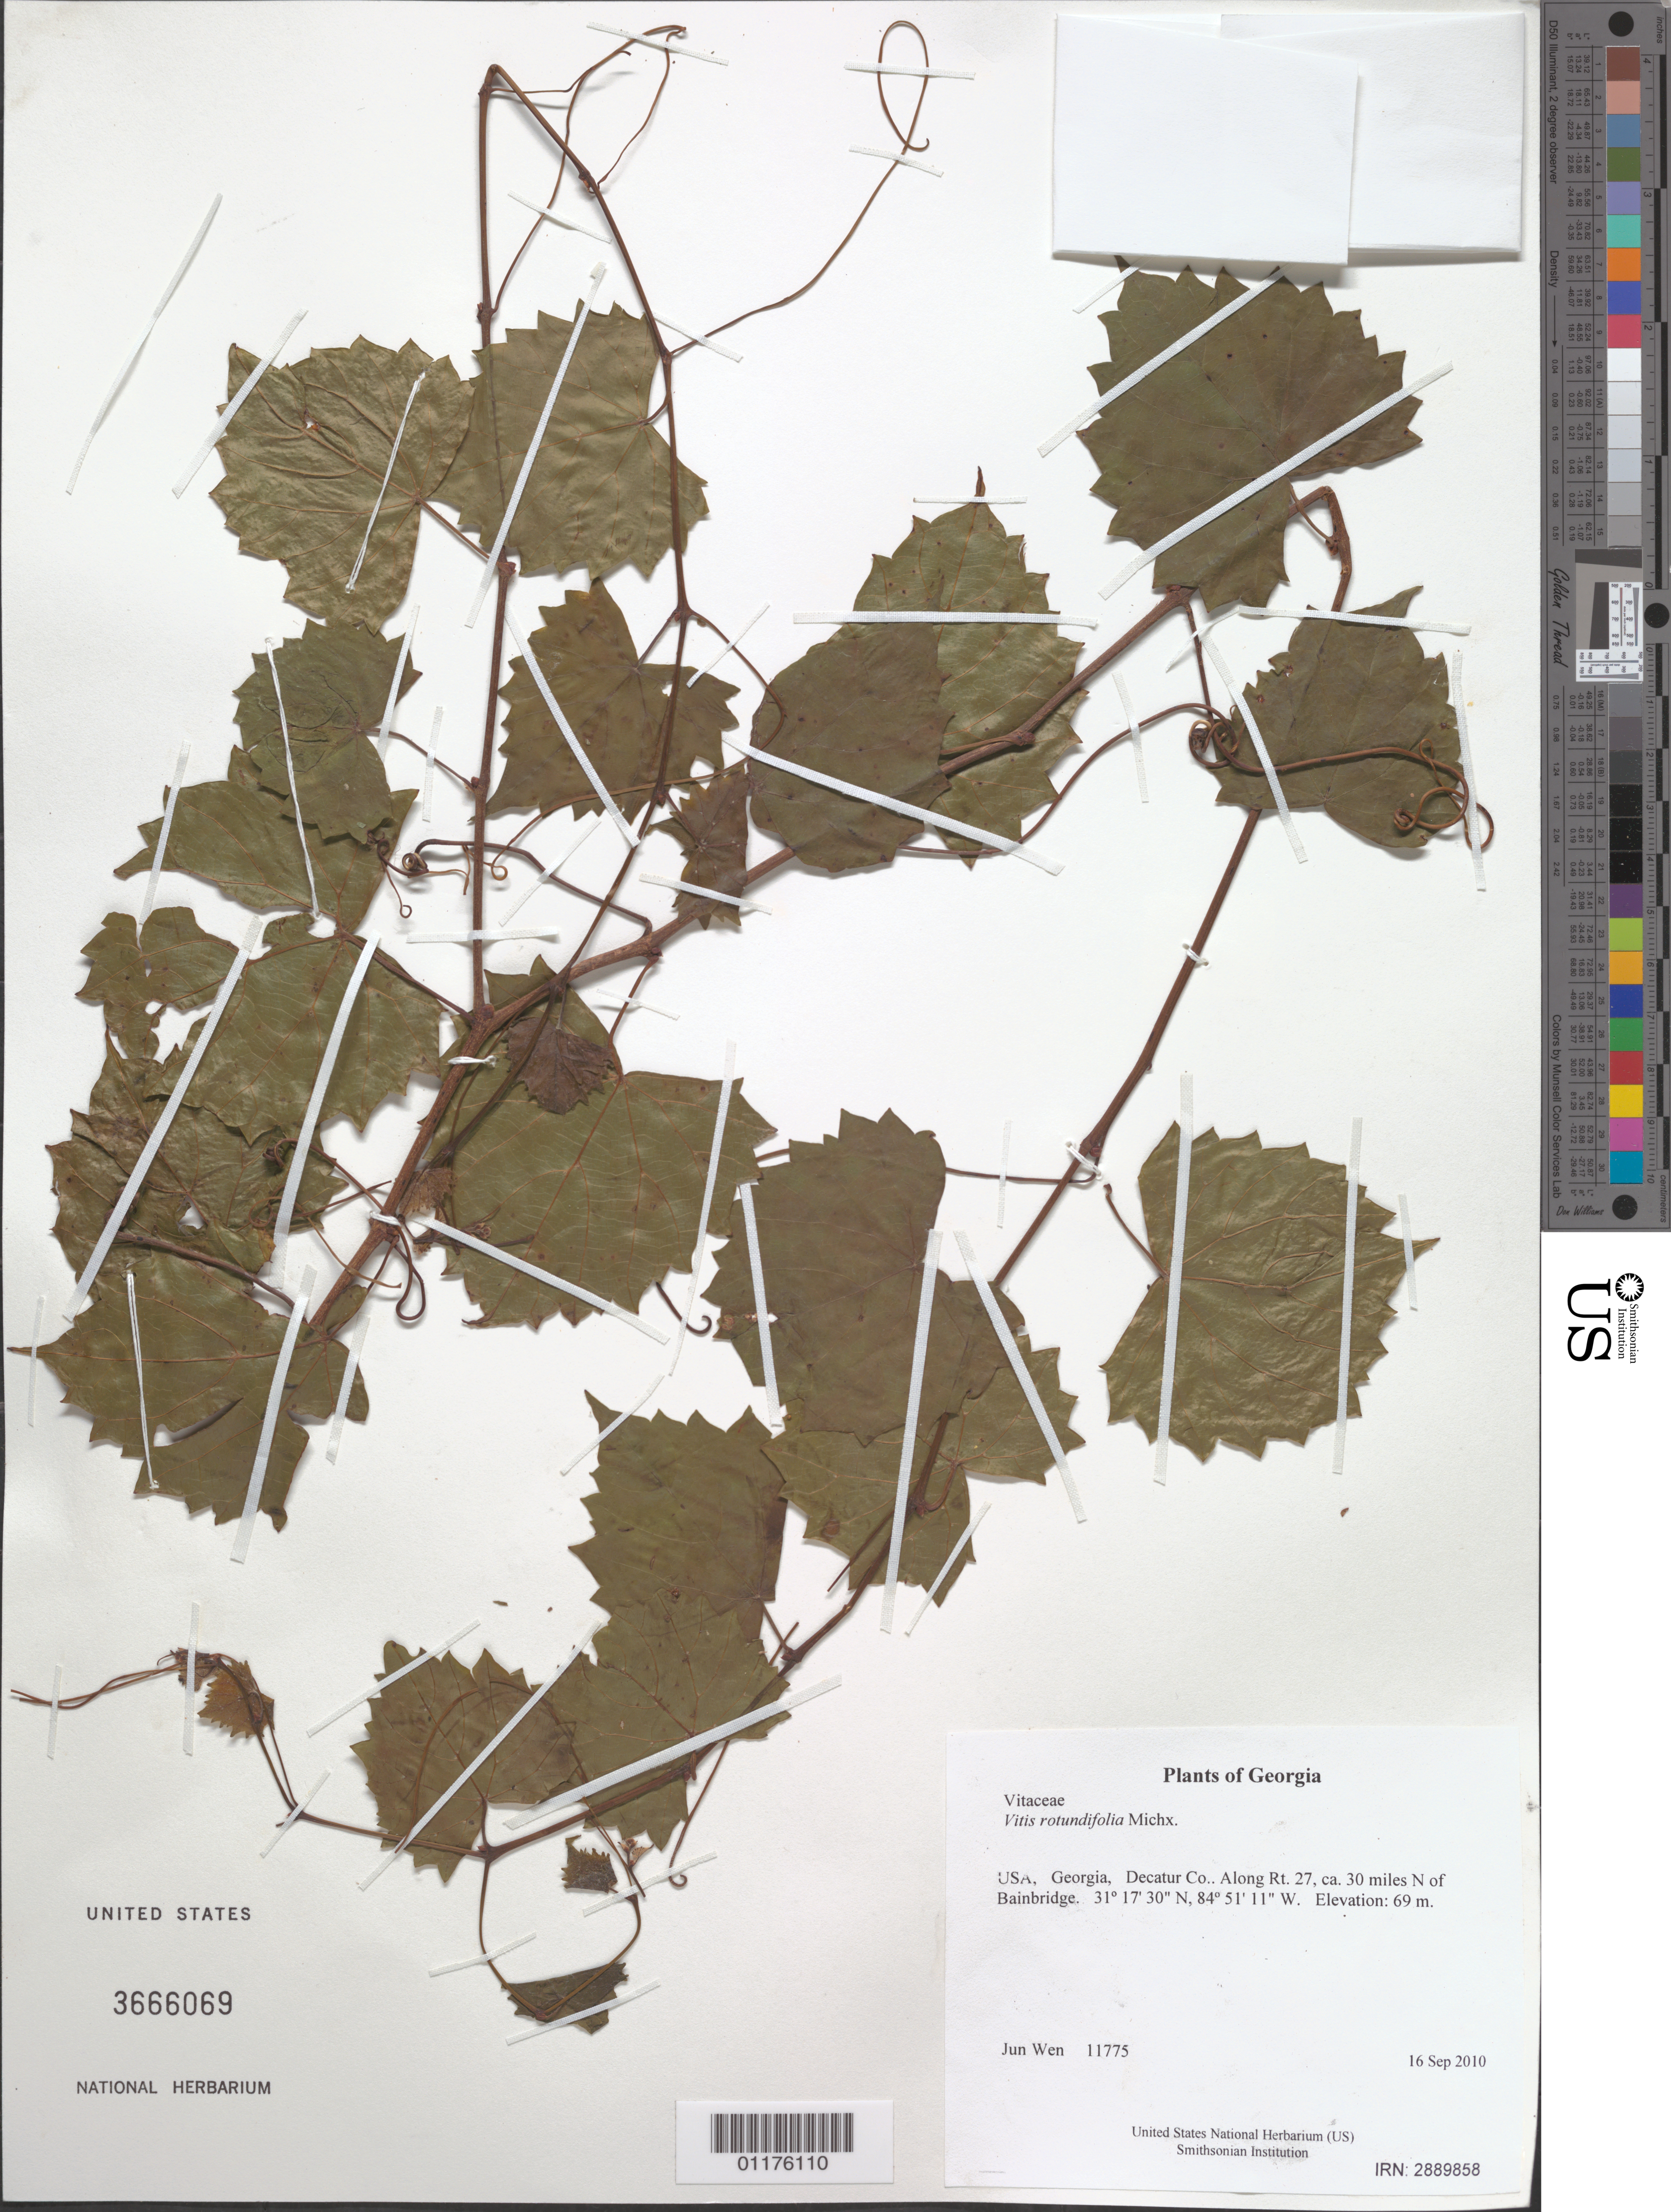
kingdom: Plantae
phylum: Tracheophyta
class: Magnoliopsida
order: Vitales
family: Vitaceae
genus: Vitis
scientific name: Vitis rotundifolia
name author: Michx.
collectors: J. Wen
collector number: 11775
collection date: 2010-09-16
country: United States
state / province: Georgia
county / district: Decatur Co.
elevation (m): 69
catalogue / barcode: US 3666069